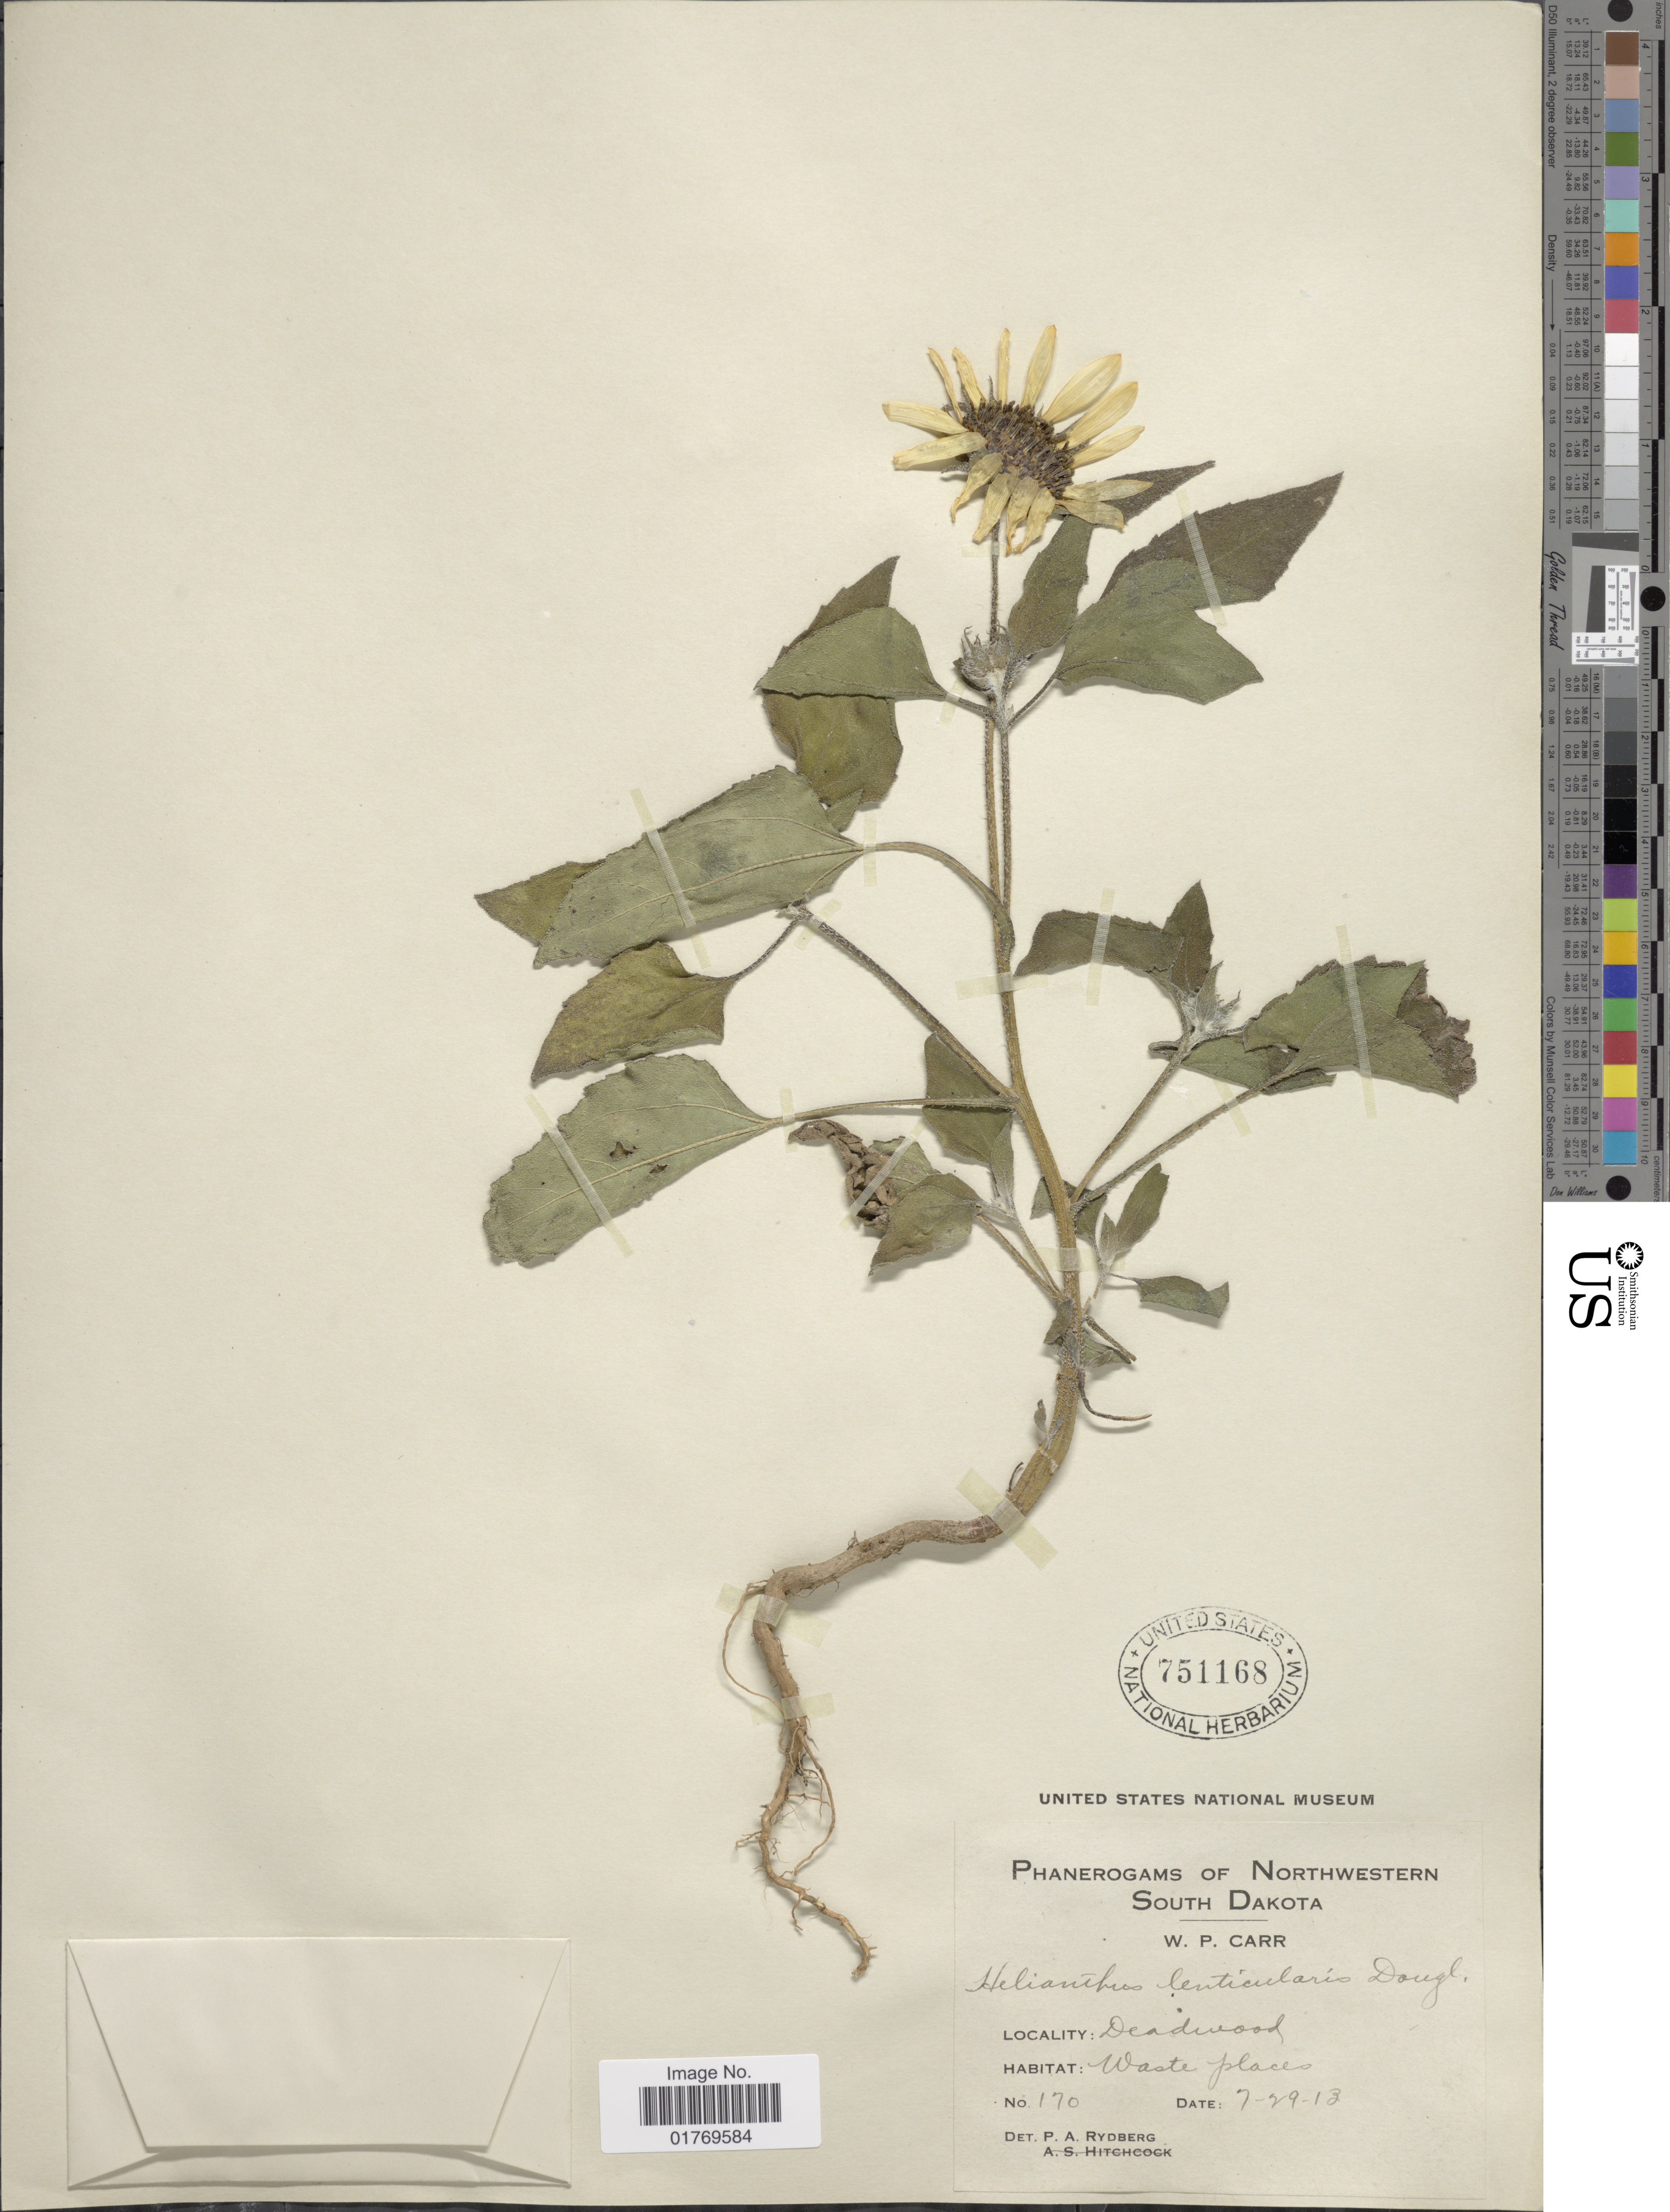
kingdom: Plantae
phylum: Tracheophyta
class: Magnoliopsida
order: Asterales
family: Asteraceae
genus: Helianthus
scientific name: Helianthus annuus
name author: L.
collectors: W. Carr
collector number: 170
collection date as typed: Transcribed d/m/y: 29/7/13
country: United States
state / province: South Dakota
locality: Phanerogams of Northwestern South Dakota. Deadwood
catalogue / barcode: US 751168